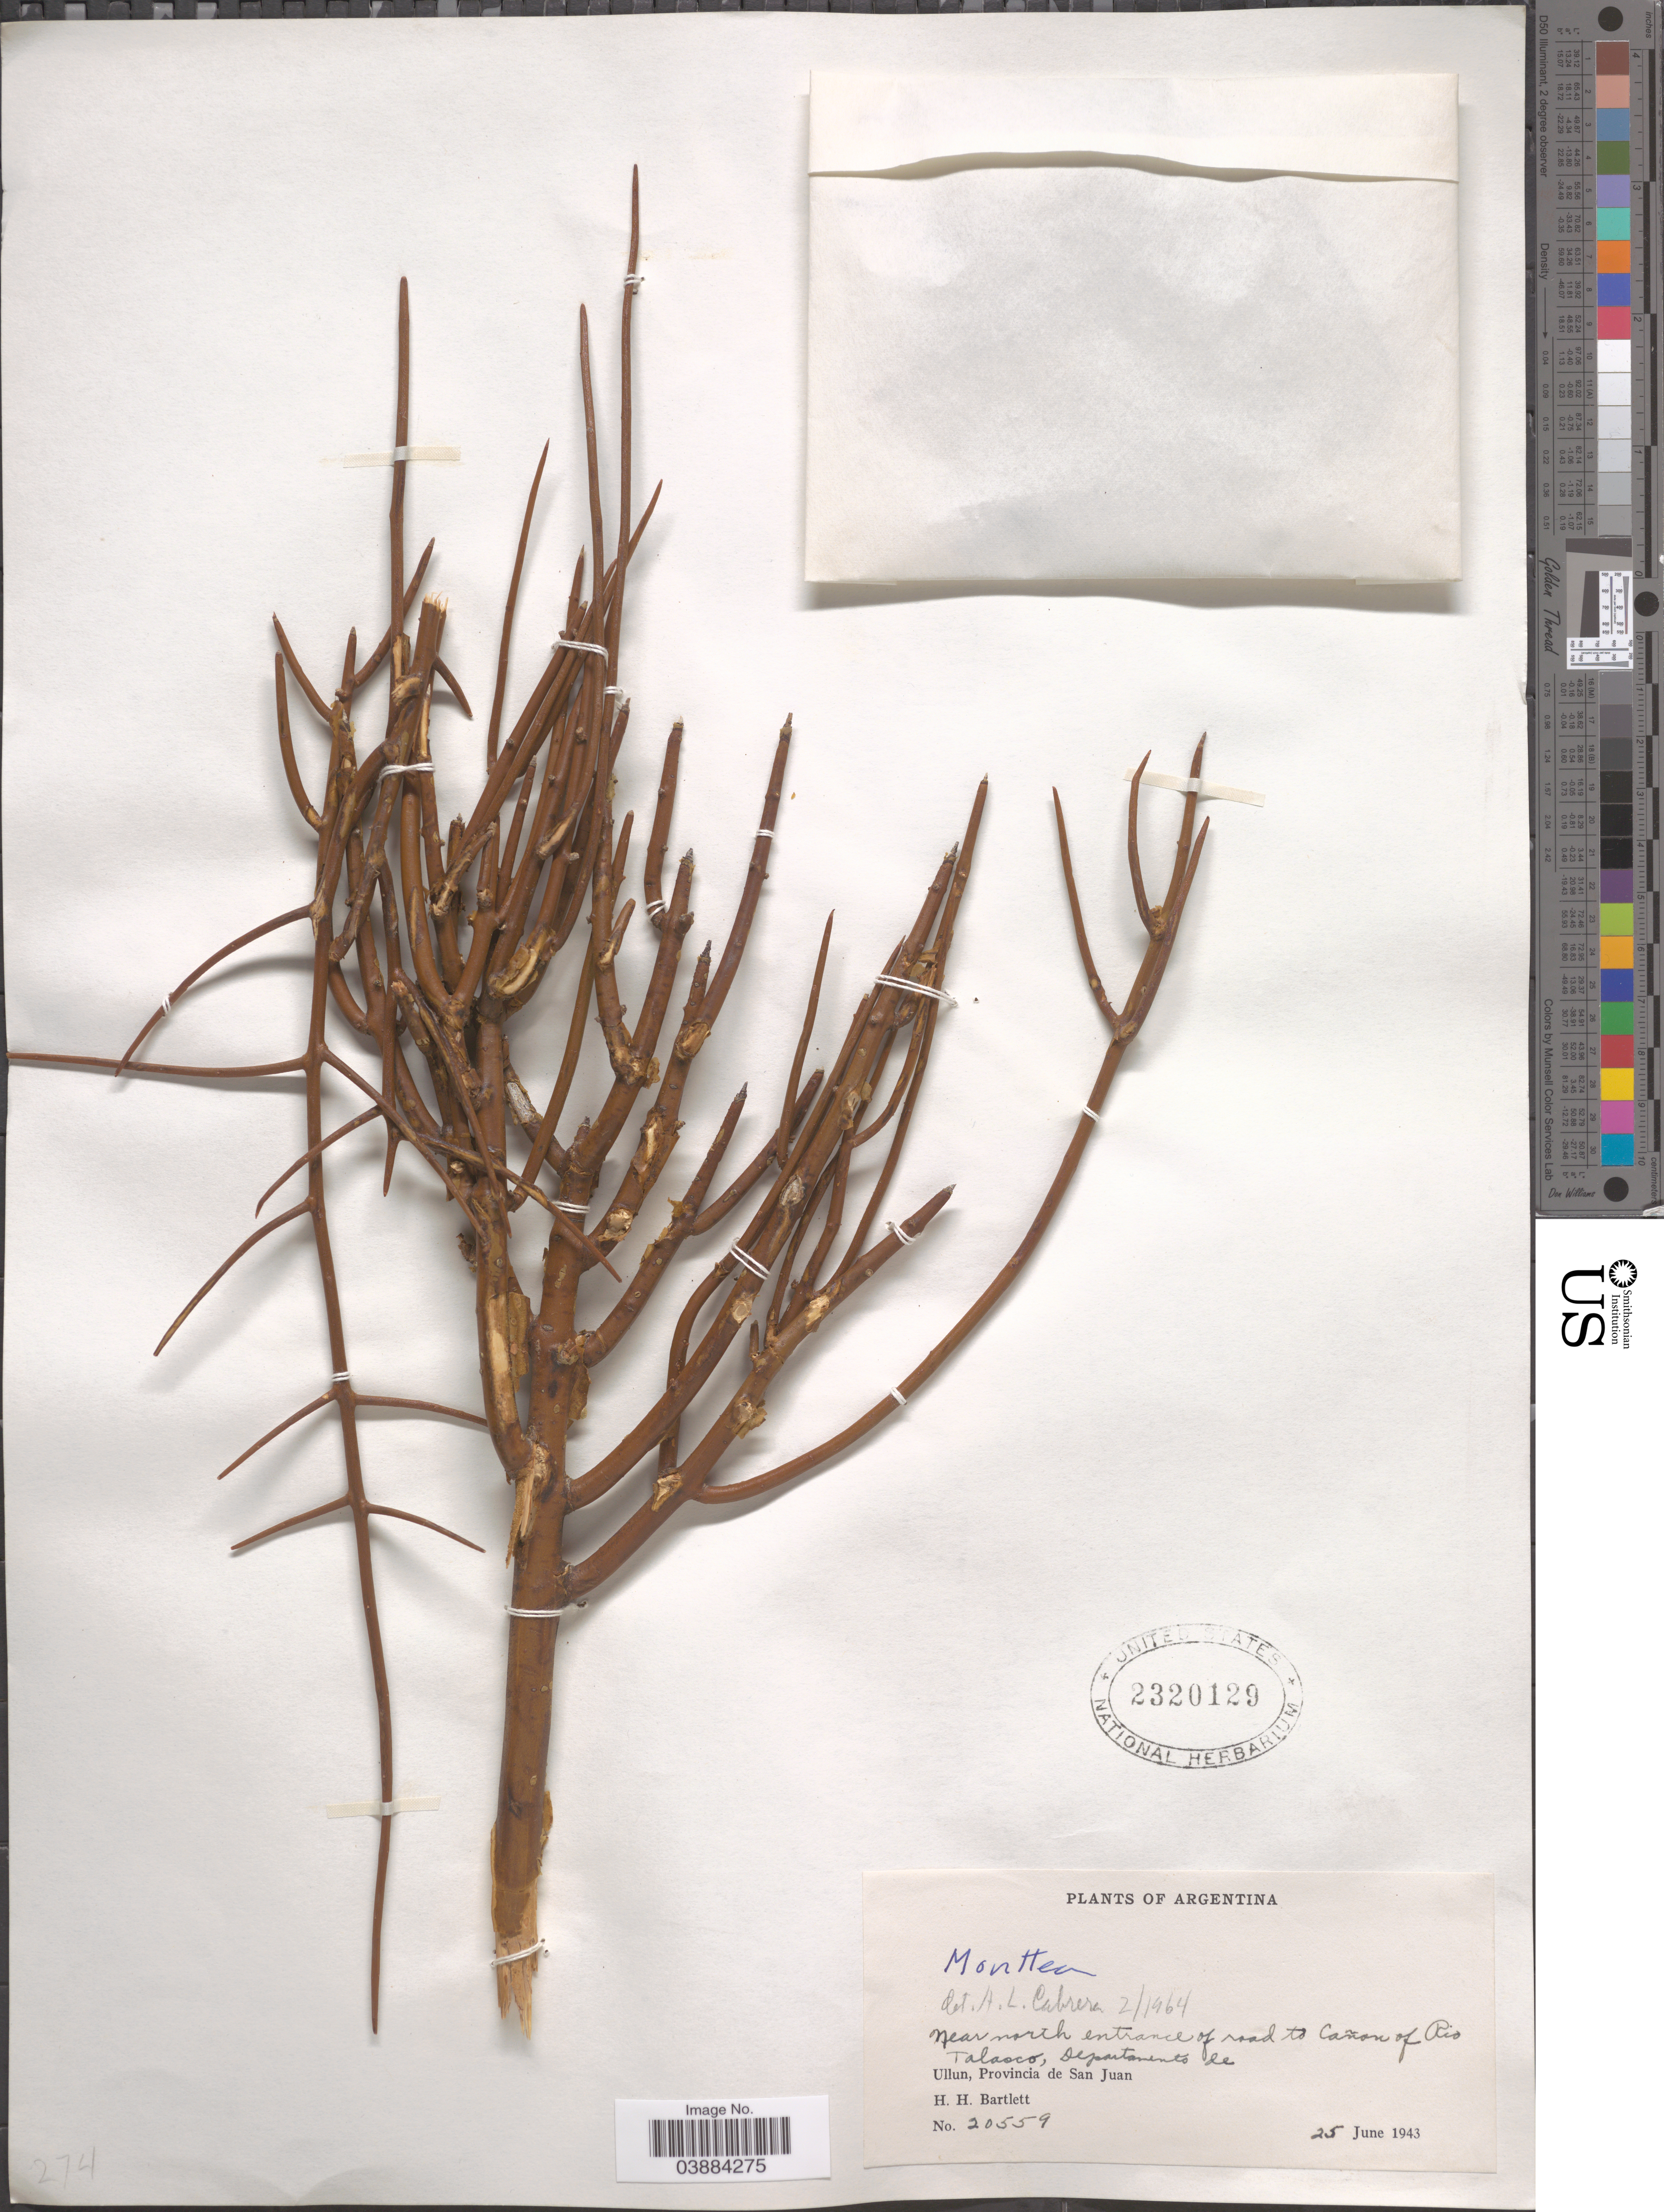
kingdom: Plantae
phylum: Tracheophyta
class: Magnoliopsida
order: Lamiales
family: Plantaginaceae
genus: Monttea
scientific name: Monttea aphylla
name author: (Miers) Benth. & Hook. f.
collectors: H. H. Bartlett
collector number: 20559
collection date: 1943-06-25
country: Argentina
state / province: San Juan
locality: Near north entrance of road to Cañon of Rio Talasco, Departamento de Ullun.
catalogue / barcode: US 2320129